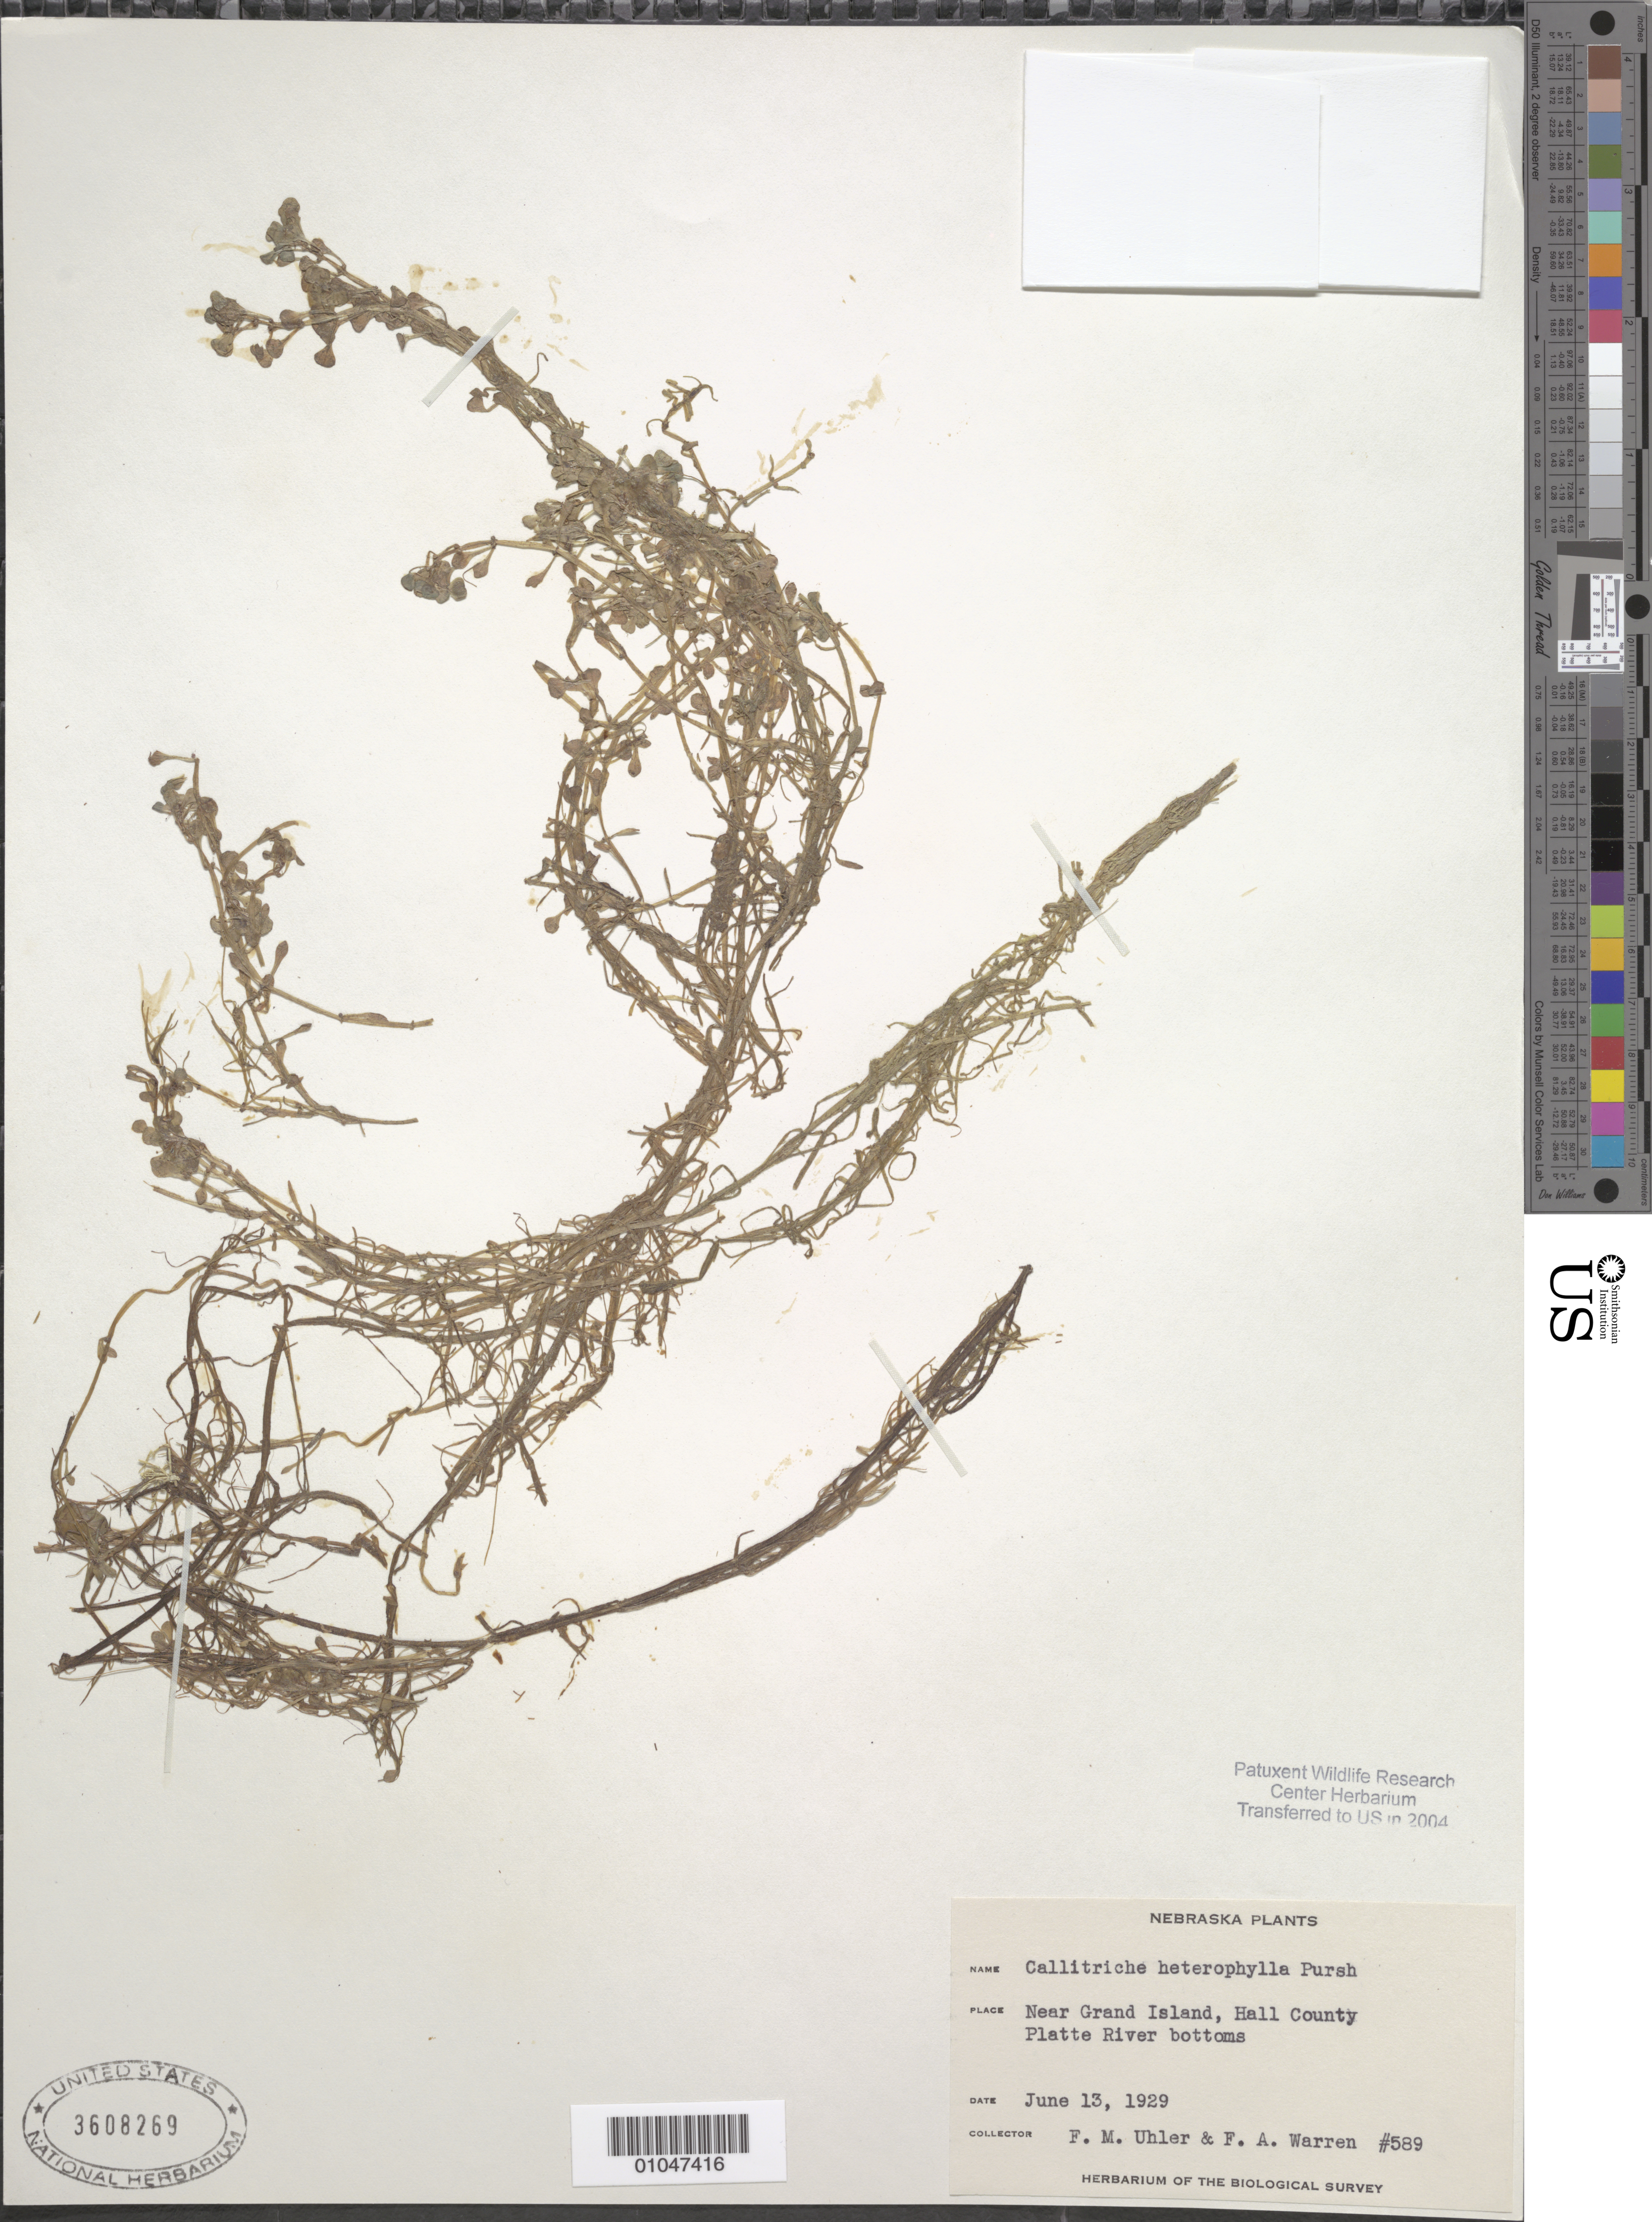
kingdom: Plantae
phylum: Tracheophyta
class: Magnoliopsida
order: Lamiales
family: Plantaginaceae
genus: Callitriche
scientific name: Callitriche heterophylla Pursh emend. Darby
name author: Pursh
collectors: F. M. Uhler & F. Warren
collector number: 589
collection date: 1929-06-13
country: United States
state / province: Nebraska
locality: Platte River bottoms, near Grand Island, Hall County.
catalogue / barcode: US 3608269